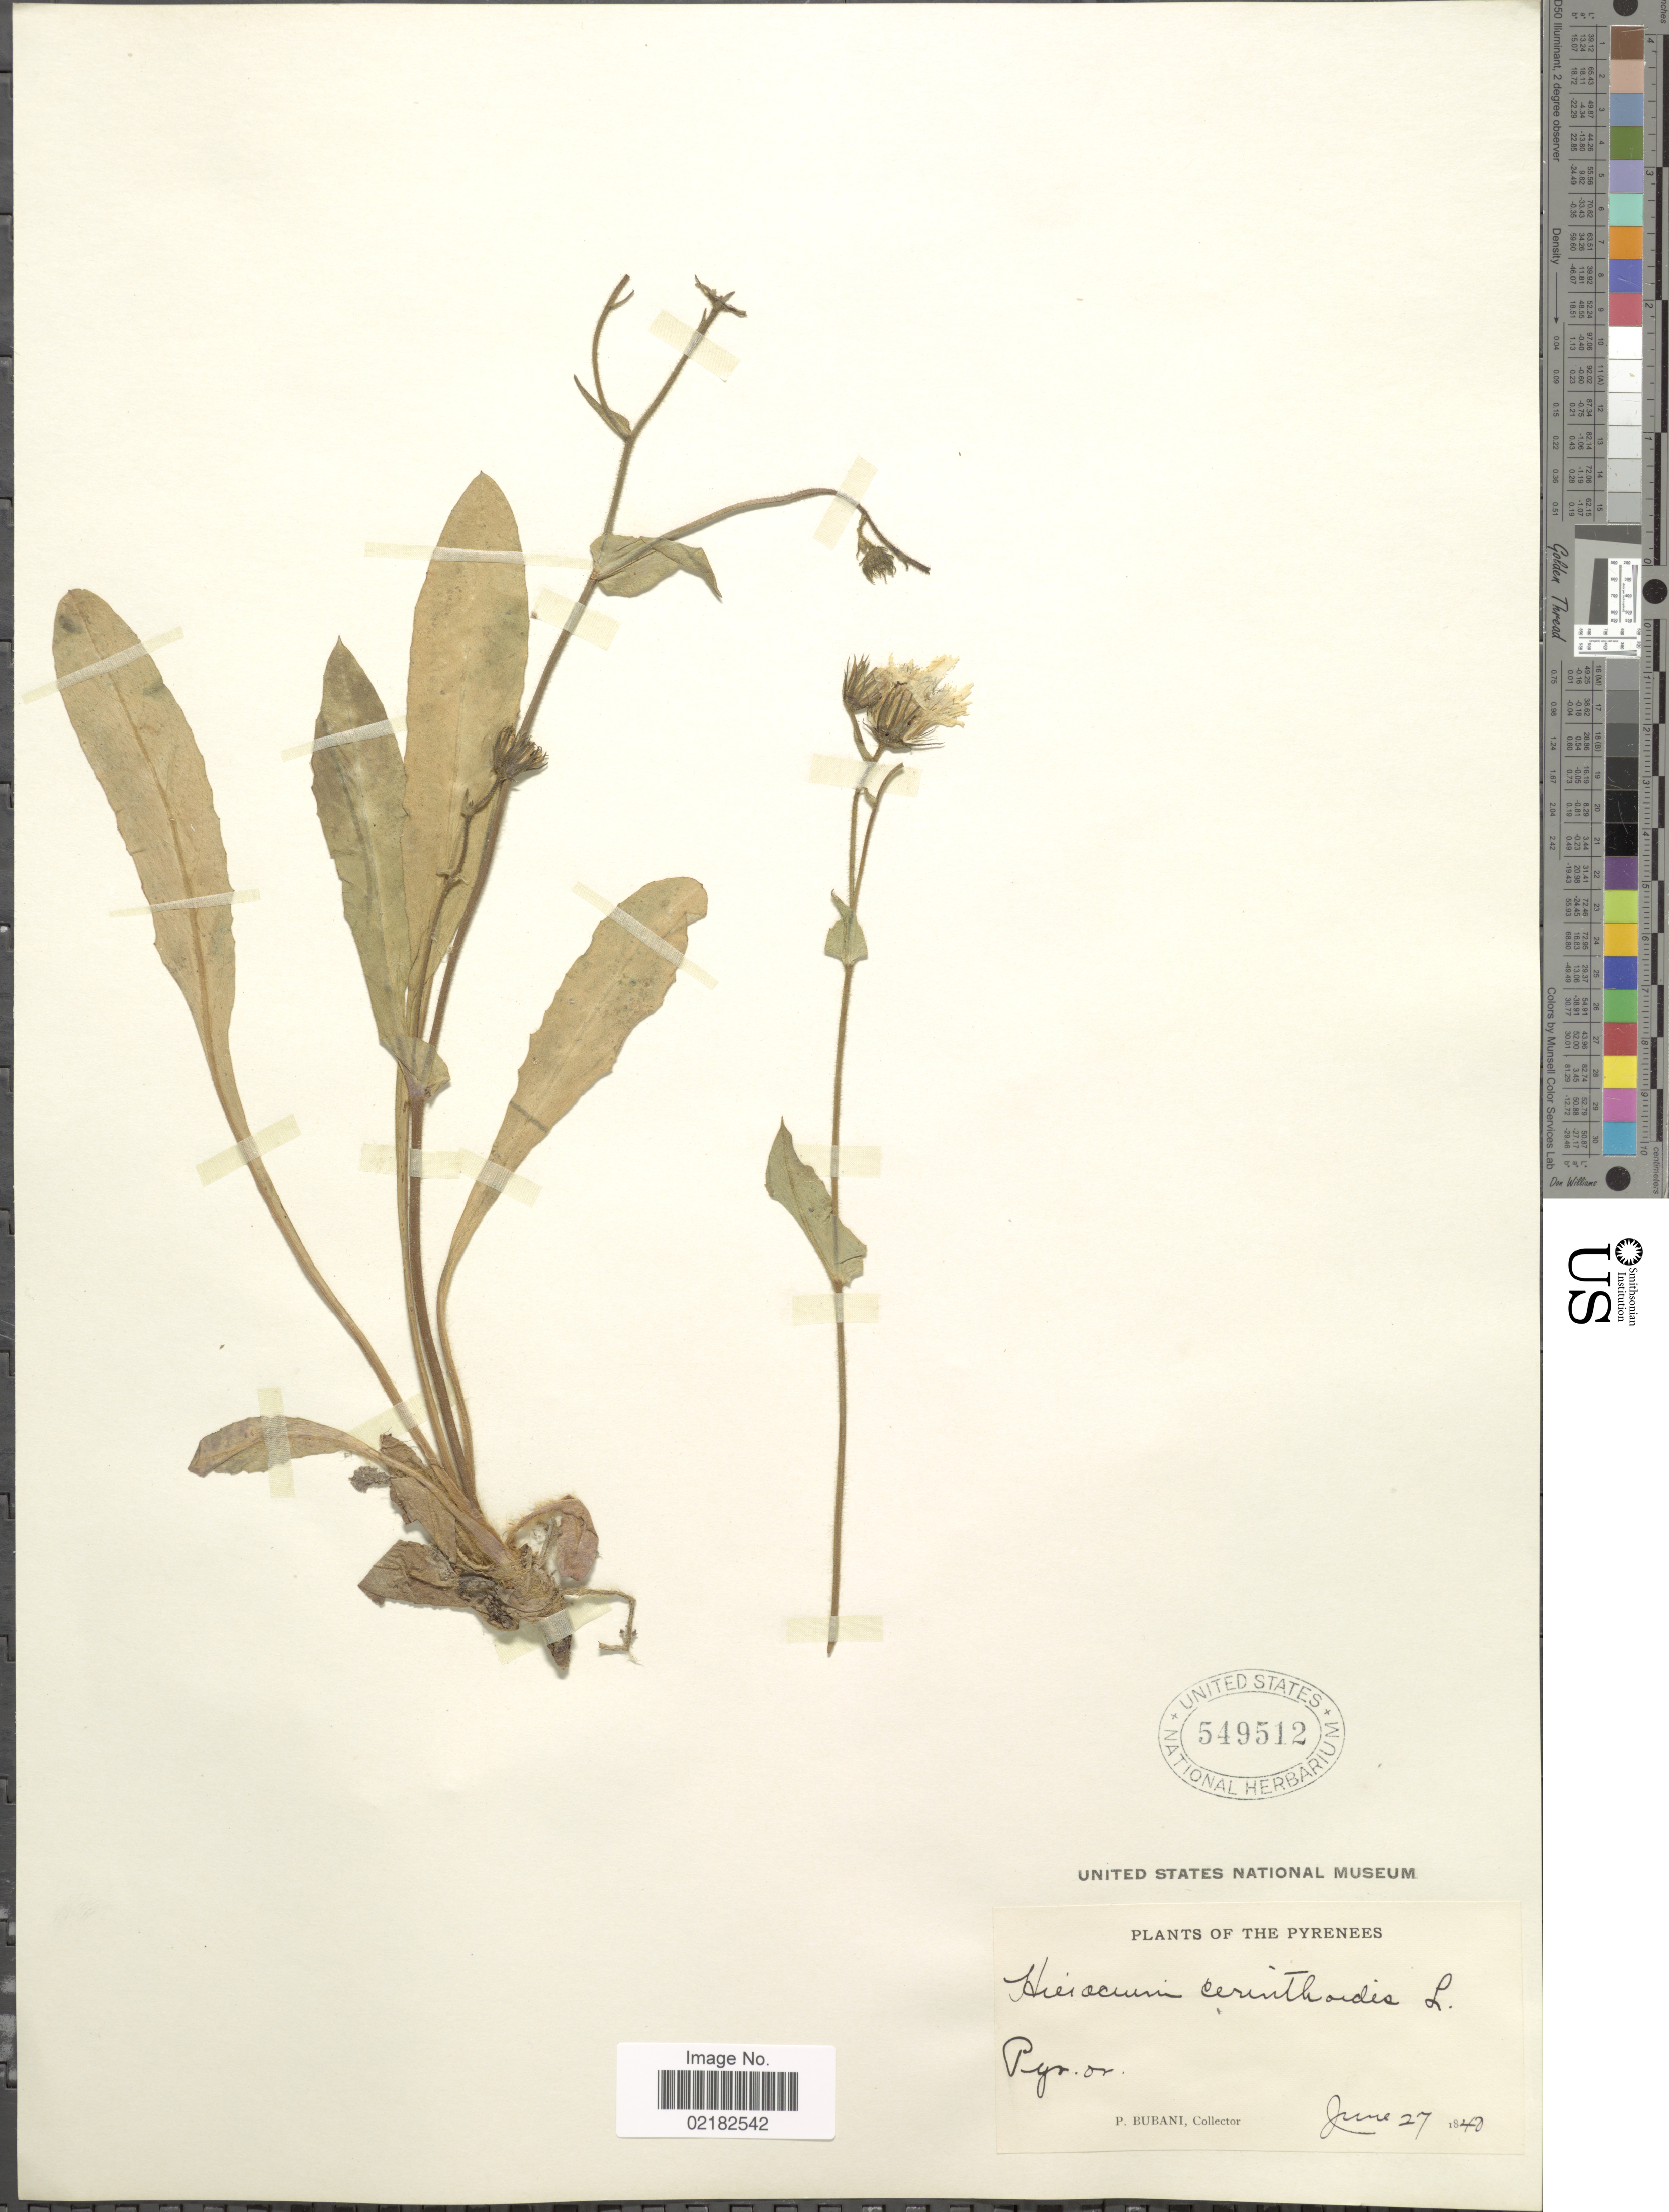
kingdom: Plantae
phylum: Tracheophyta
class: Magnoliopsida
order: Asterales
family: Asteraceae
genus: Hieracium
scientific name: Hieracium cerinthoides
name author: L.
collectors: P. Bubani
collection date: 1840-06-27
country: France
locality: The Pyrenees, Pyr. or.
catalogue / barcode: US 549512